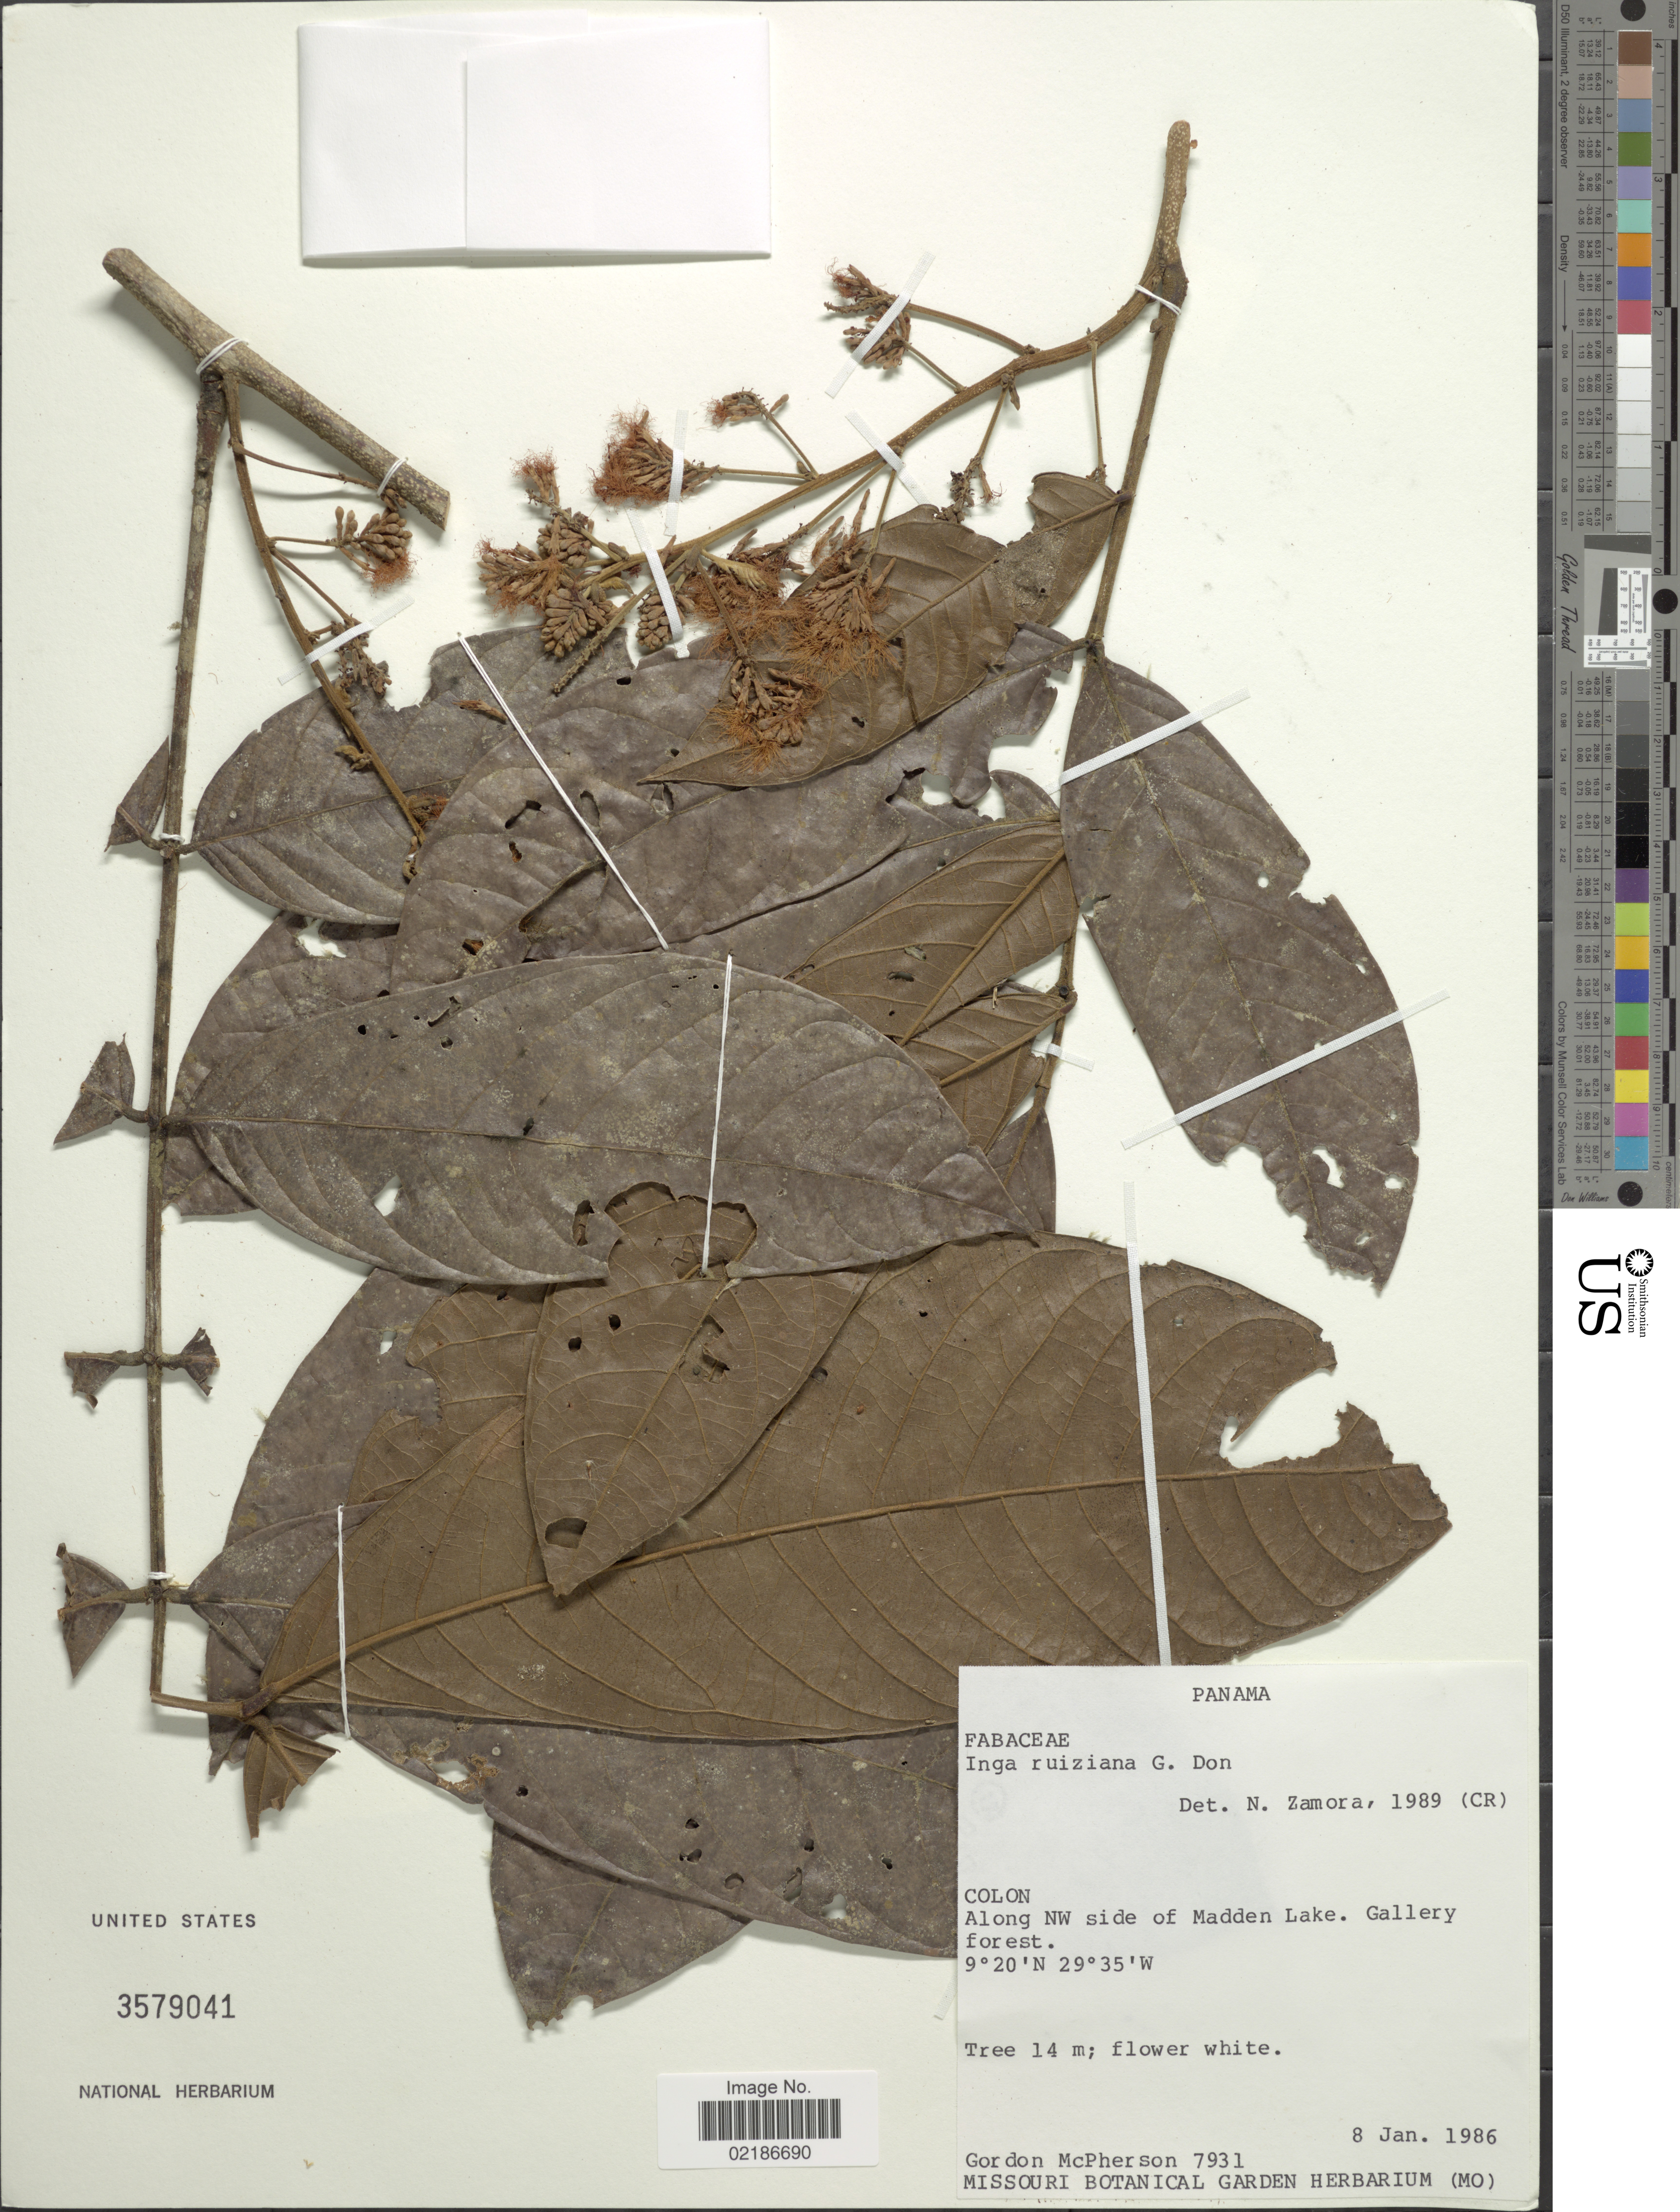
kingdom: Plantae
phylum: Tracheophyta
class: Magnoliopsida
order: Fabales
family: Fabaceae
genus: Inga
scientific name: Inga ruiziana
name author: G. Don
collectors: G. D. McPherson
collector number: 7931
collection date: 1986-01-08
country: Panama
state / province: Colón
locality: Along NW side of Madden Lake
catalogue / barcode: US 3579041